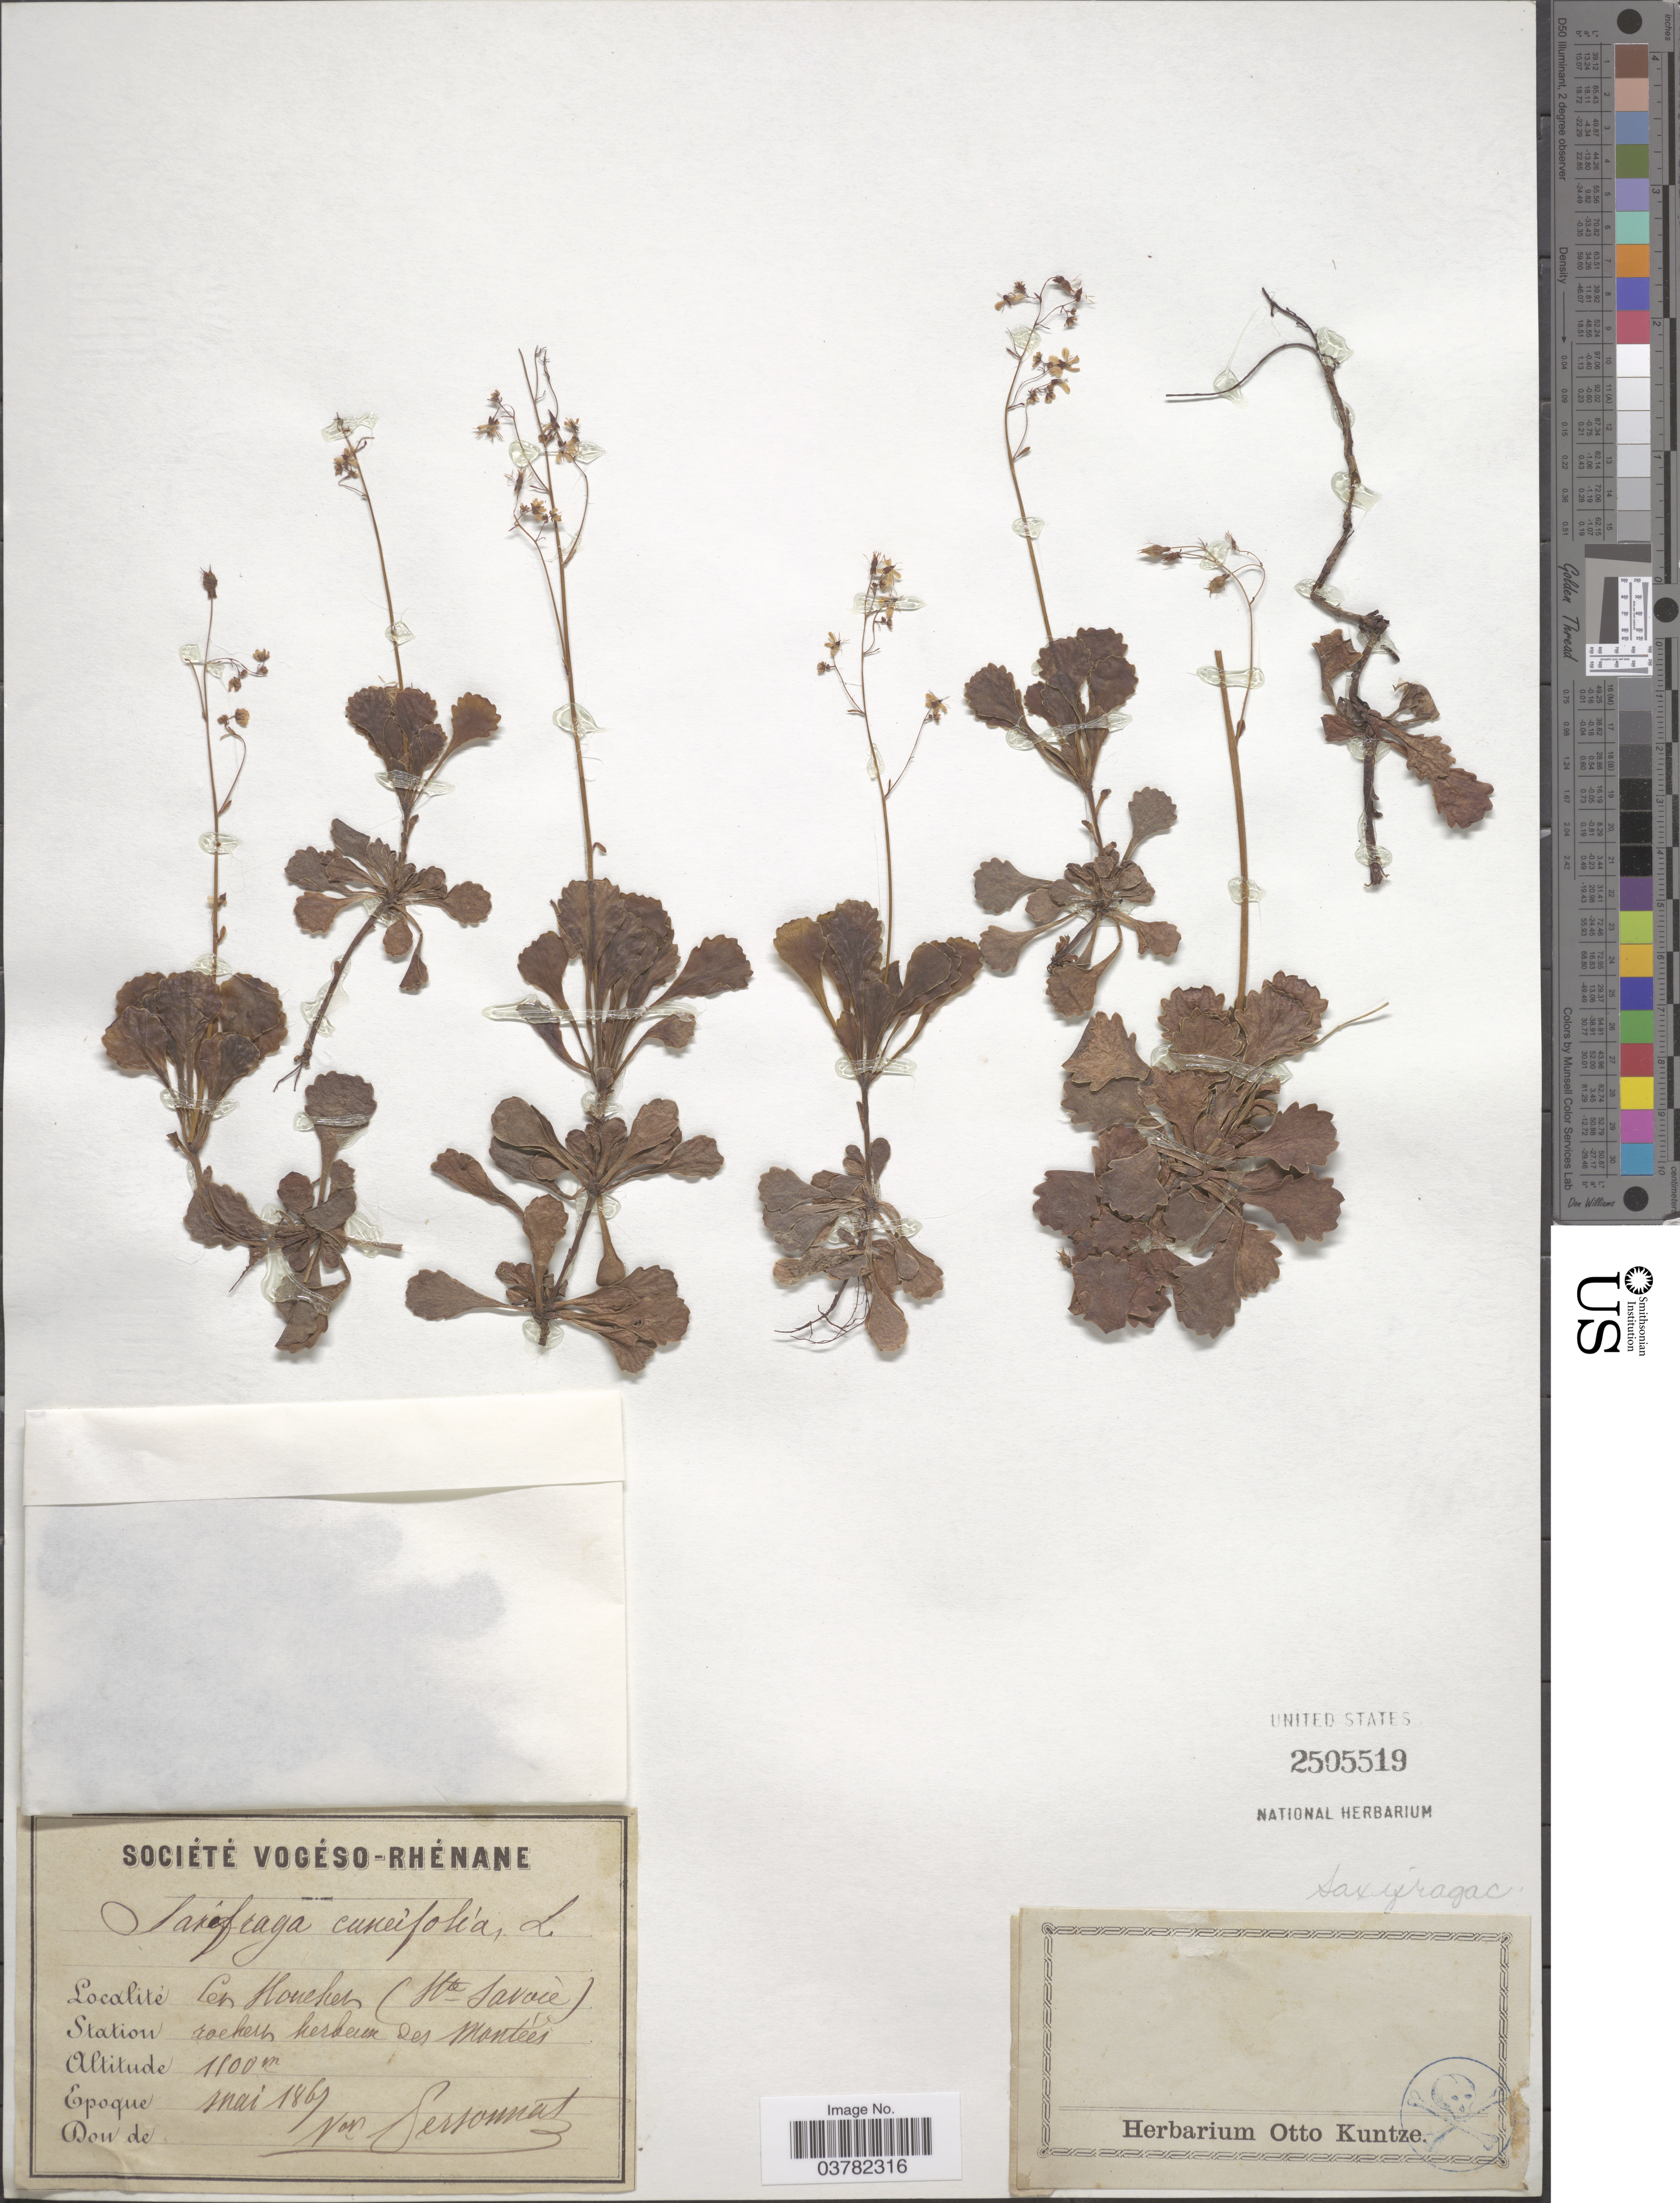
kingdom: Plantae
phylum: Tracheophyta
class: Magnoliopsida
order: Saxifragales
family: Saxifragaceae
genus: Saxifraga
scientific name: Saxifraga cuneifolia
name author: L.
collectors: V. Personnat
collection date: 1867-05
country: France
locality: Les Honeher (Hte Savoie). Station rochers herbeux des Montées.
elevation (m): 1100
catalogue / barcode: US 2505519